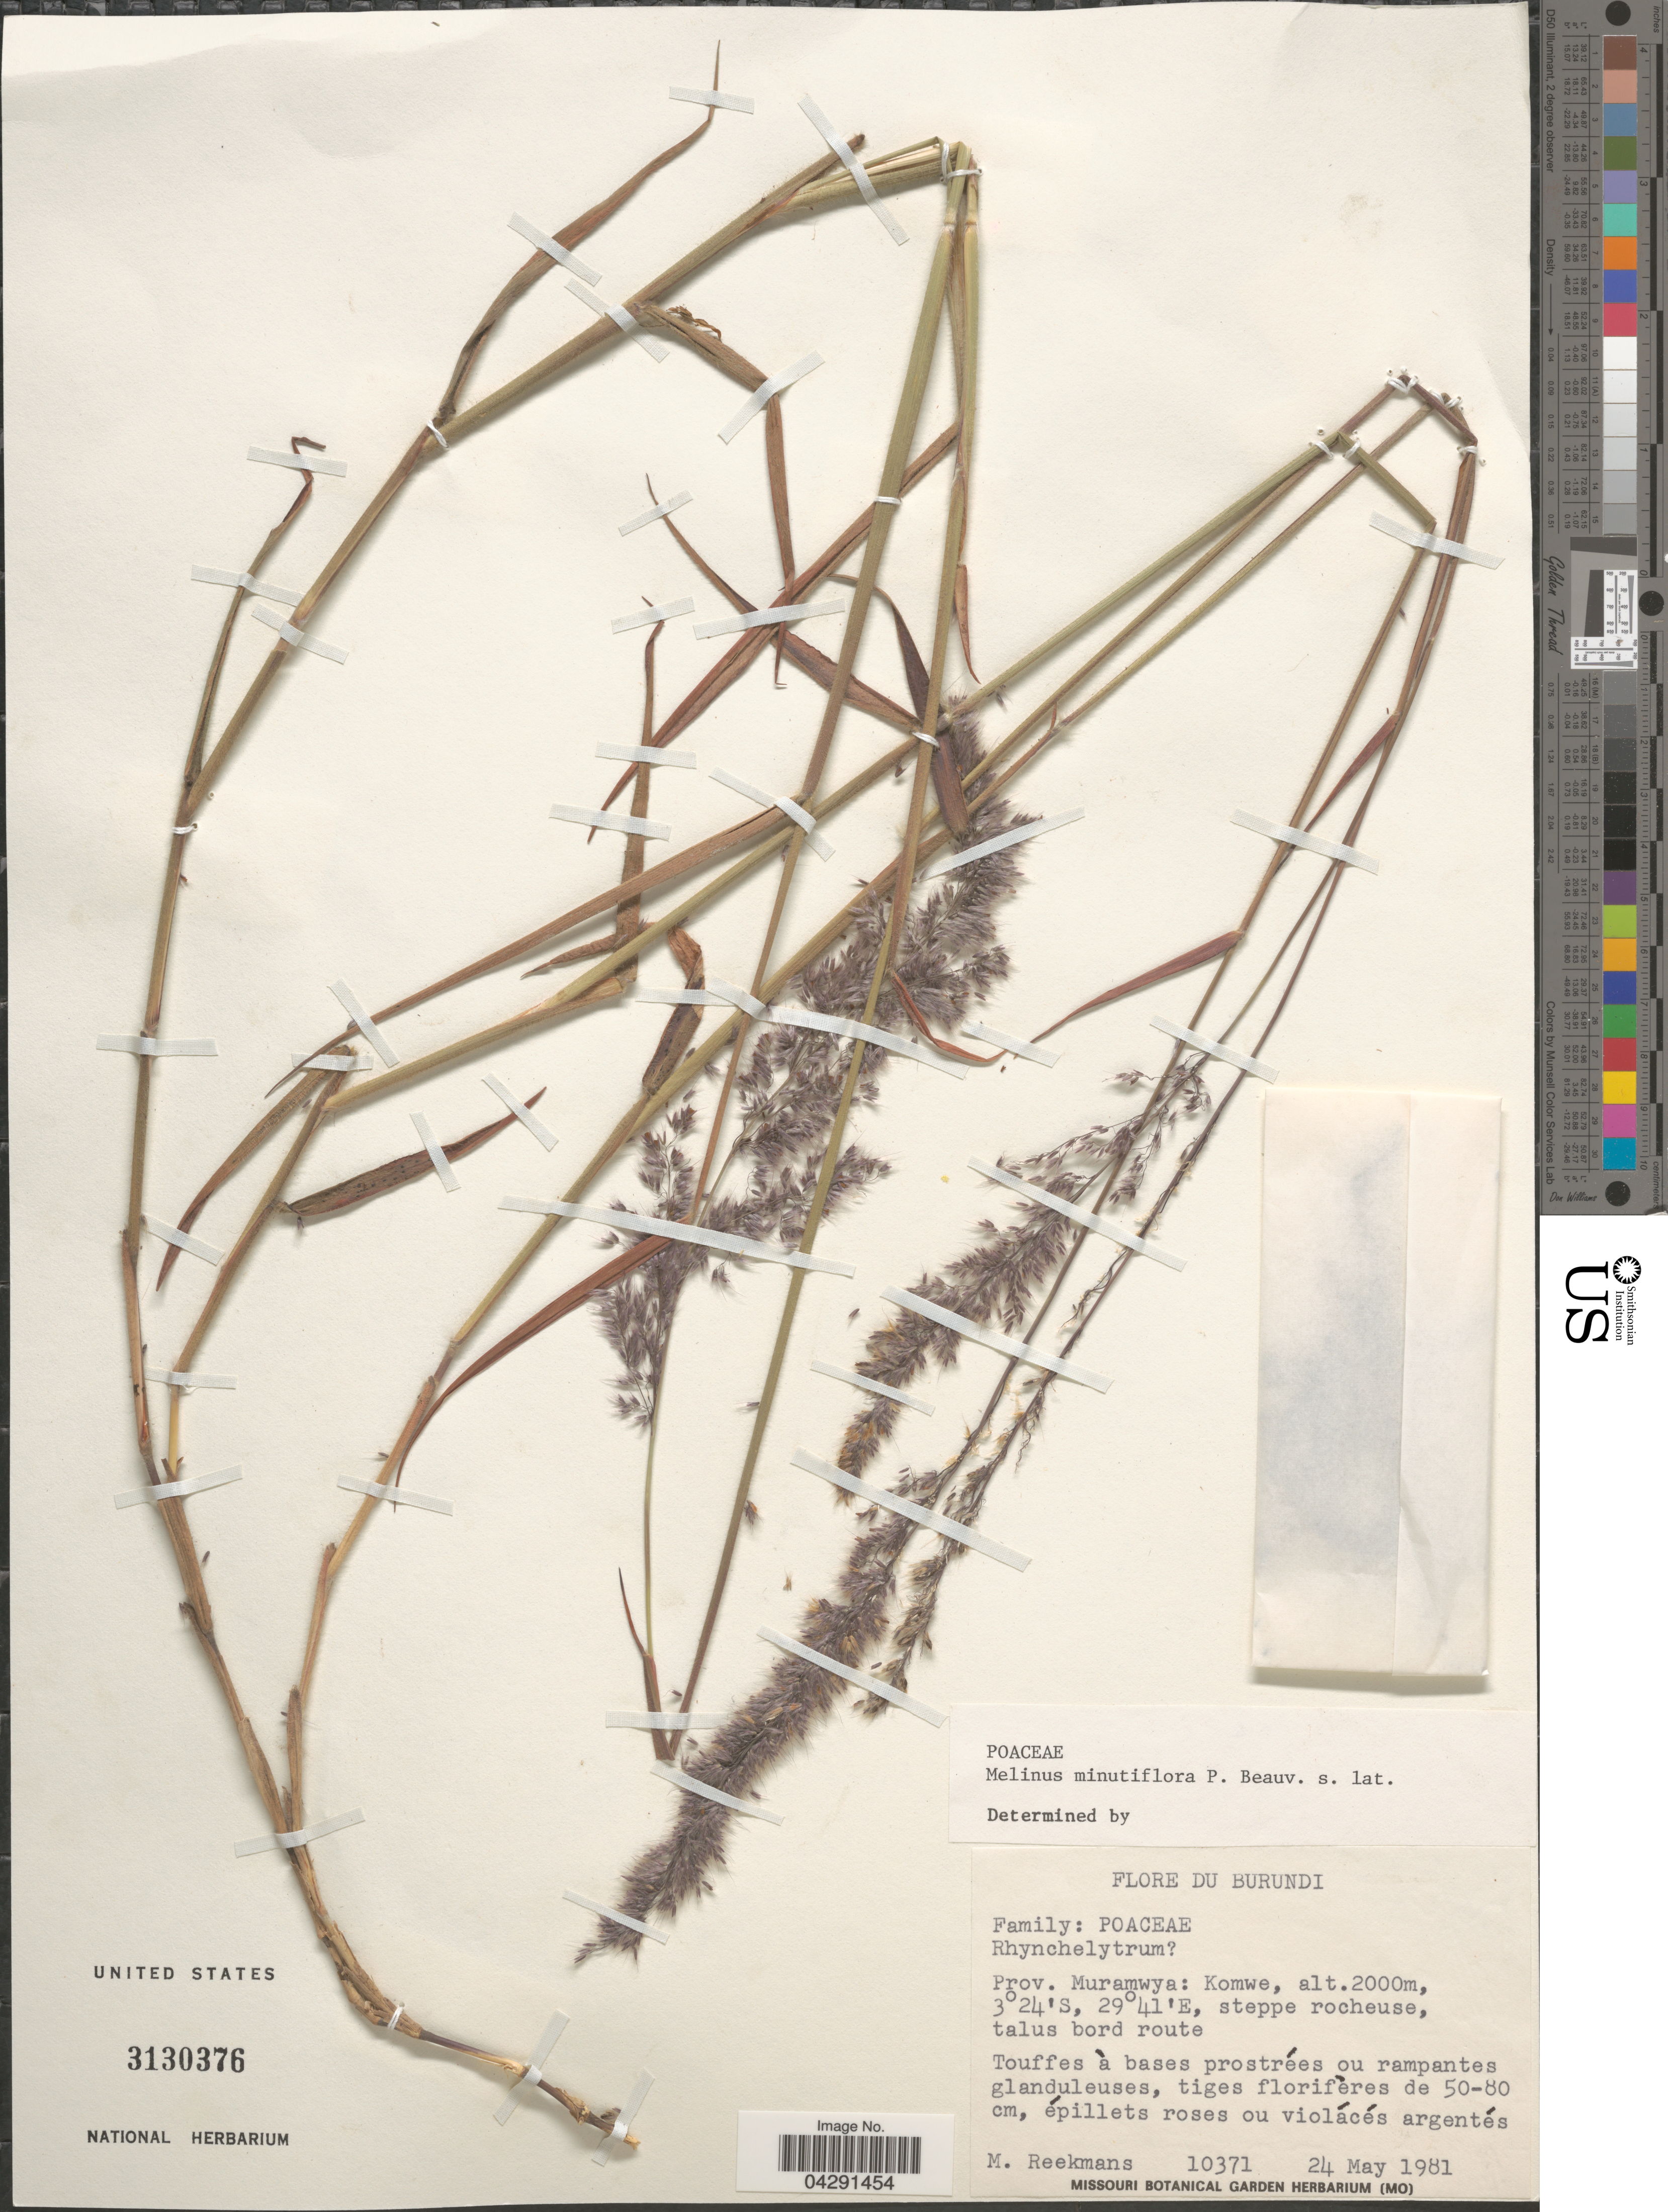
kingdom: Plantae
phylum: Tracheophyta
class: Liliopsida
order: Poales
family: Poaceae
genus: Melinis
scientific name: Melinis minutiflora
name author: P. Beauv.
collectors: M. Reekmans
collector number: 10371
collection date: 1981-05-24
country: Burundi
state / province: Muramvya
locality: Prov. Muramwya: Komwe, steppe rocheuse, talus bord route.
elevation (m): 2000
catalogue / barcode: US 3130376